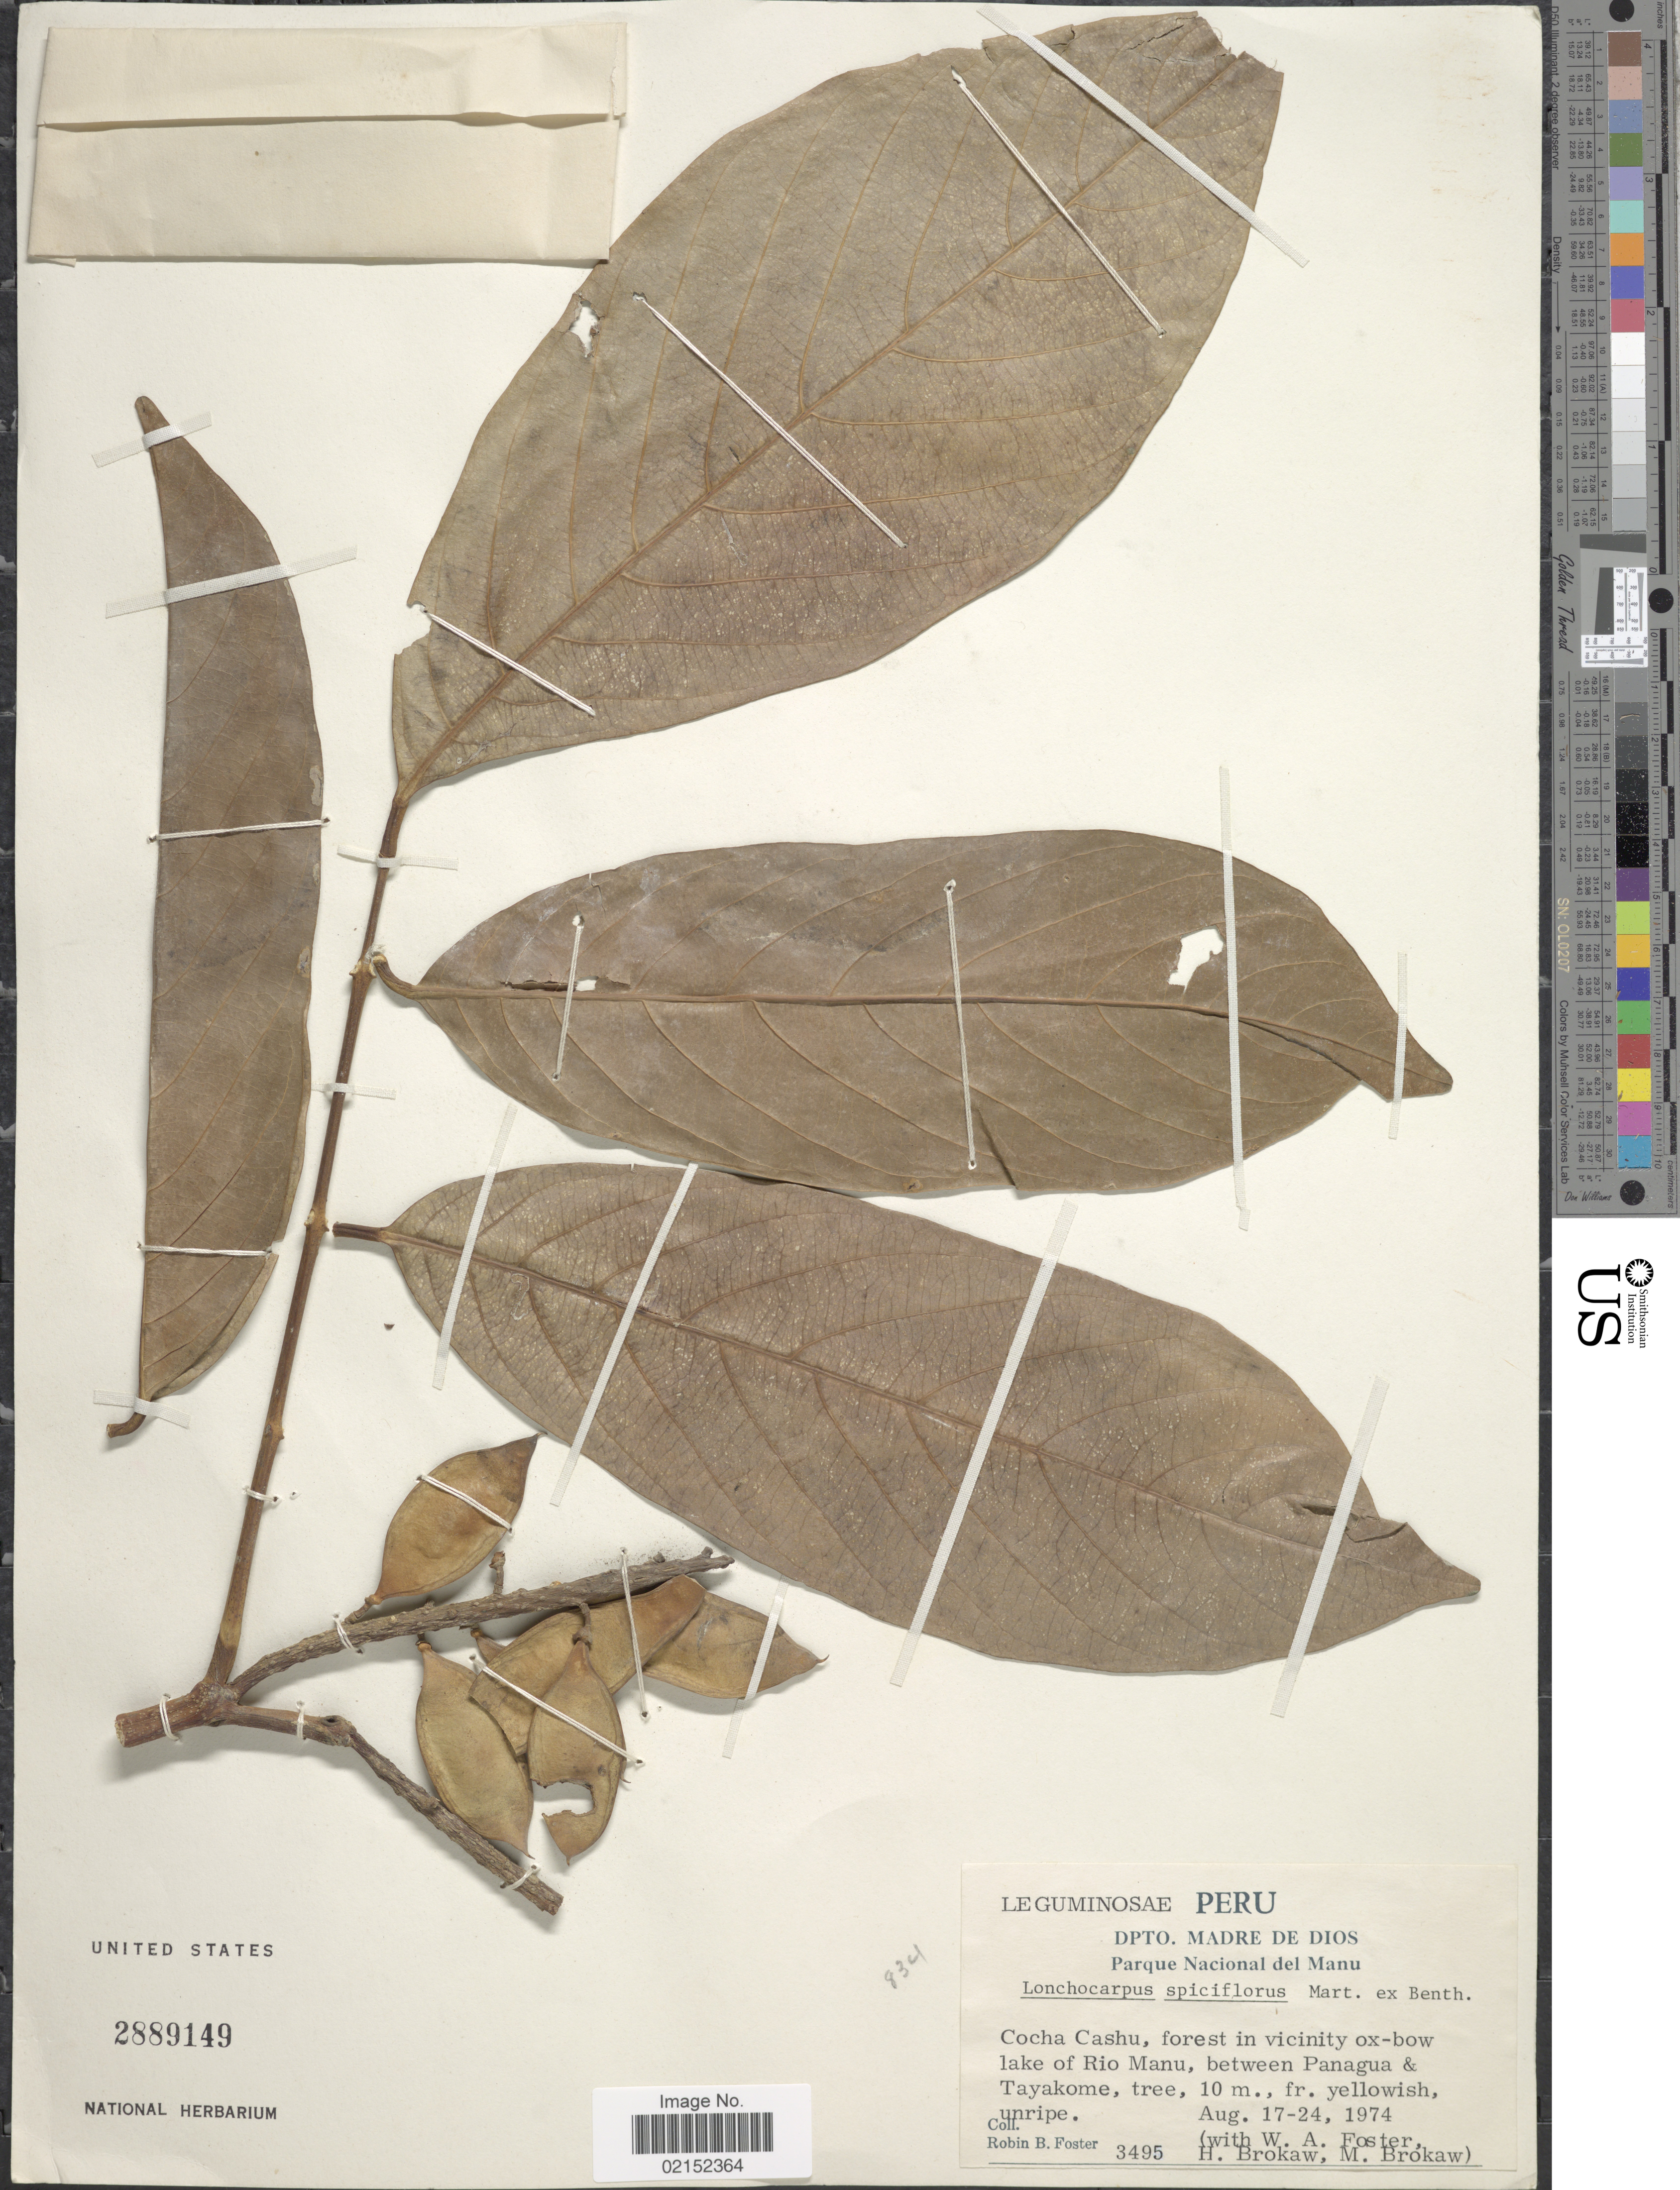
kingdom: Plantae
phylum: Tracheophyta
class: Magnoliopsida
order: Fabales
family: Fabaceae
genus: Lonchocarpus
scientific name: Lonchocarpus spiciflorus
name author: Mart. ex Benth.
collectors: R. B. Foster, W. Foster, H. Brokaw & M. Brokaw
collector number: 3495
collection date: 1974-08-17/1974-08-24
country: Peru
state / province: Madre de Dios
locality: Parque Nacional del Manu, Cocha Cashu, forest in vicinity ox-bow lake of Rio Manu, between Panagua & Tayakome.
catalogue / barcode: US 2889149